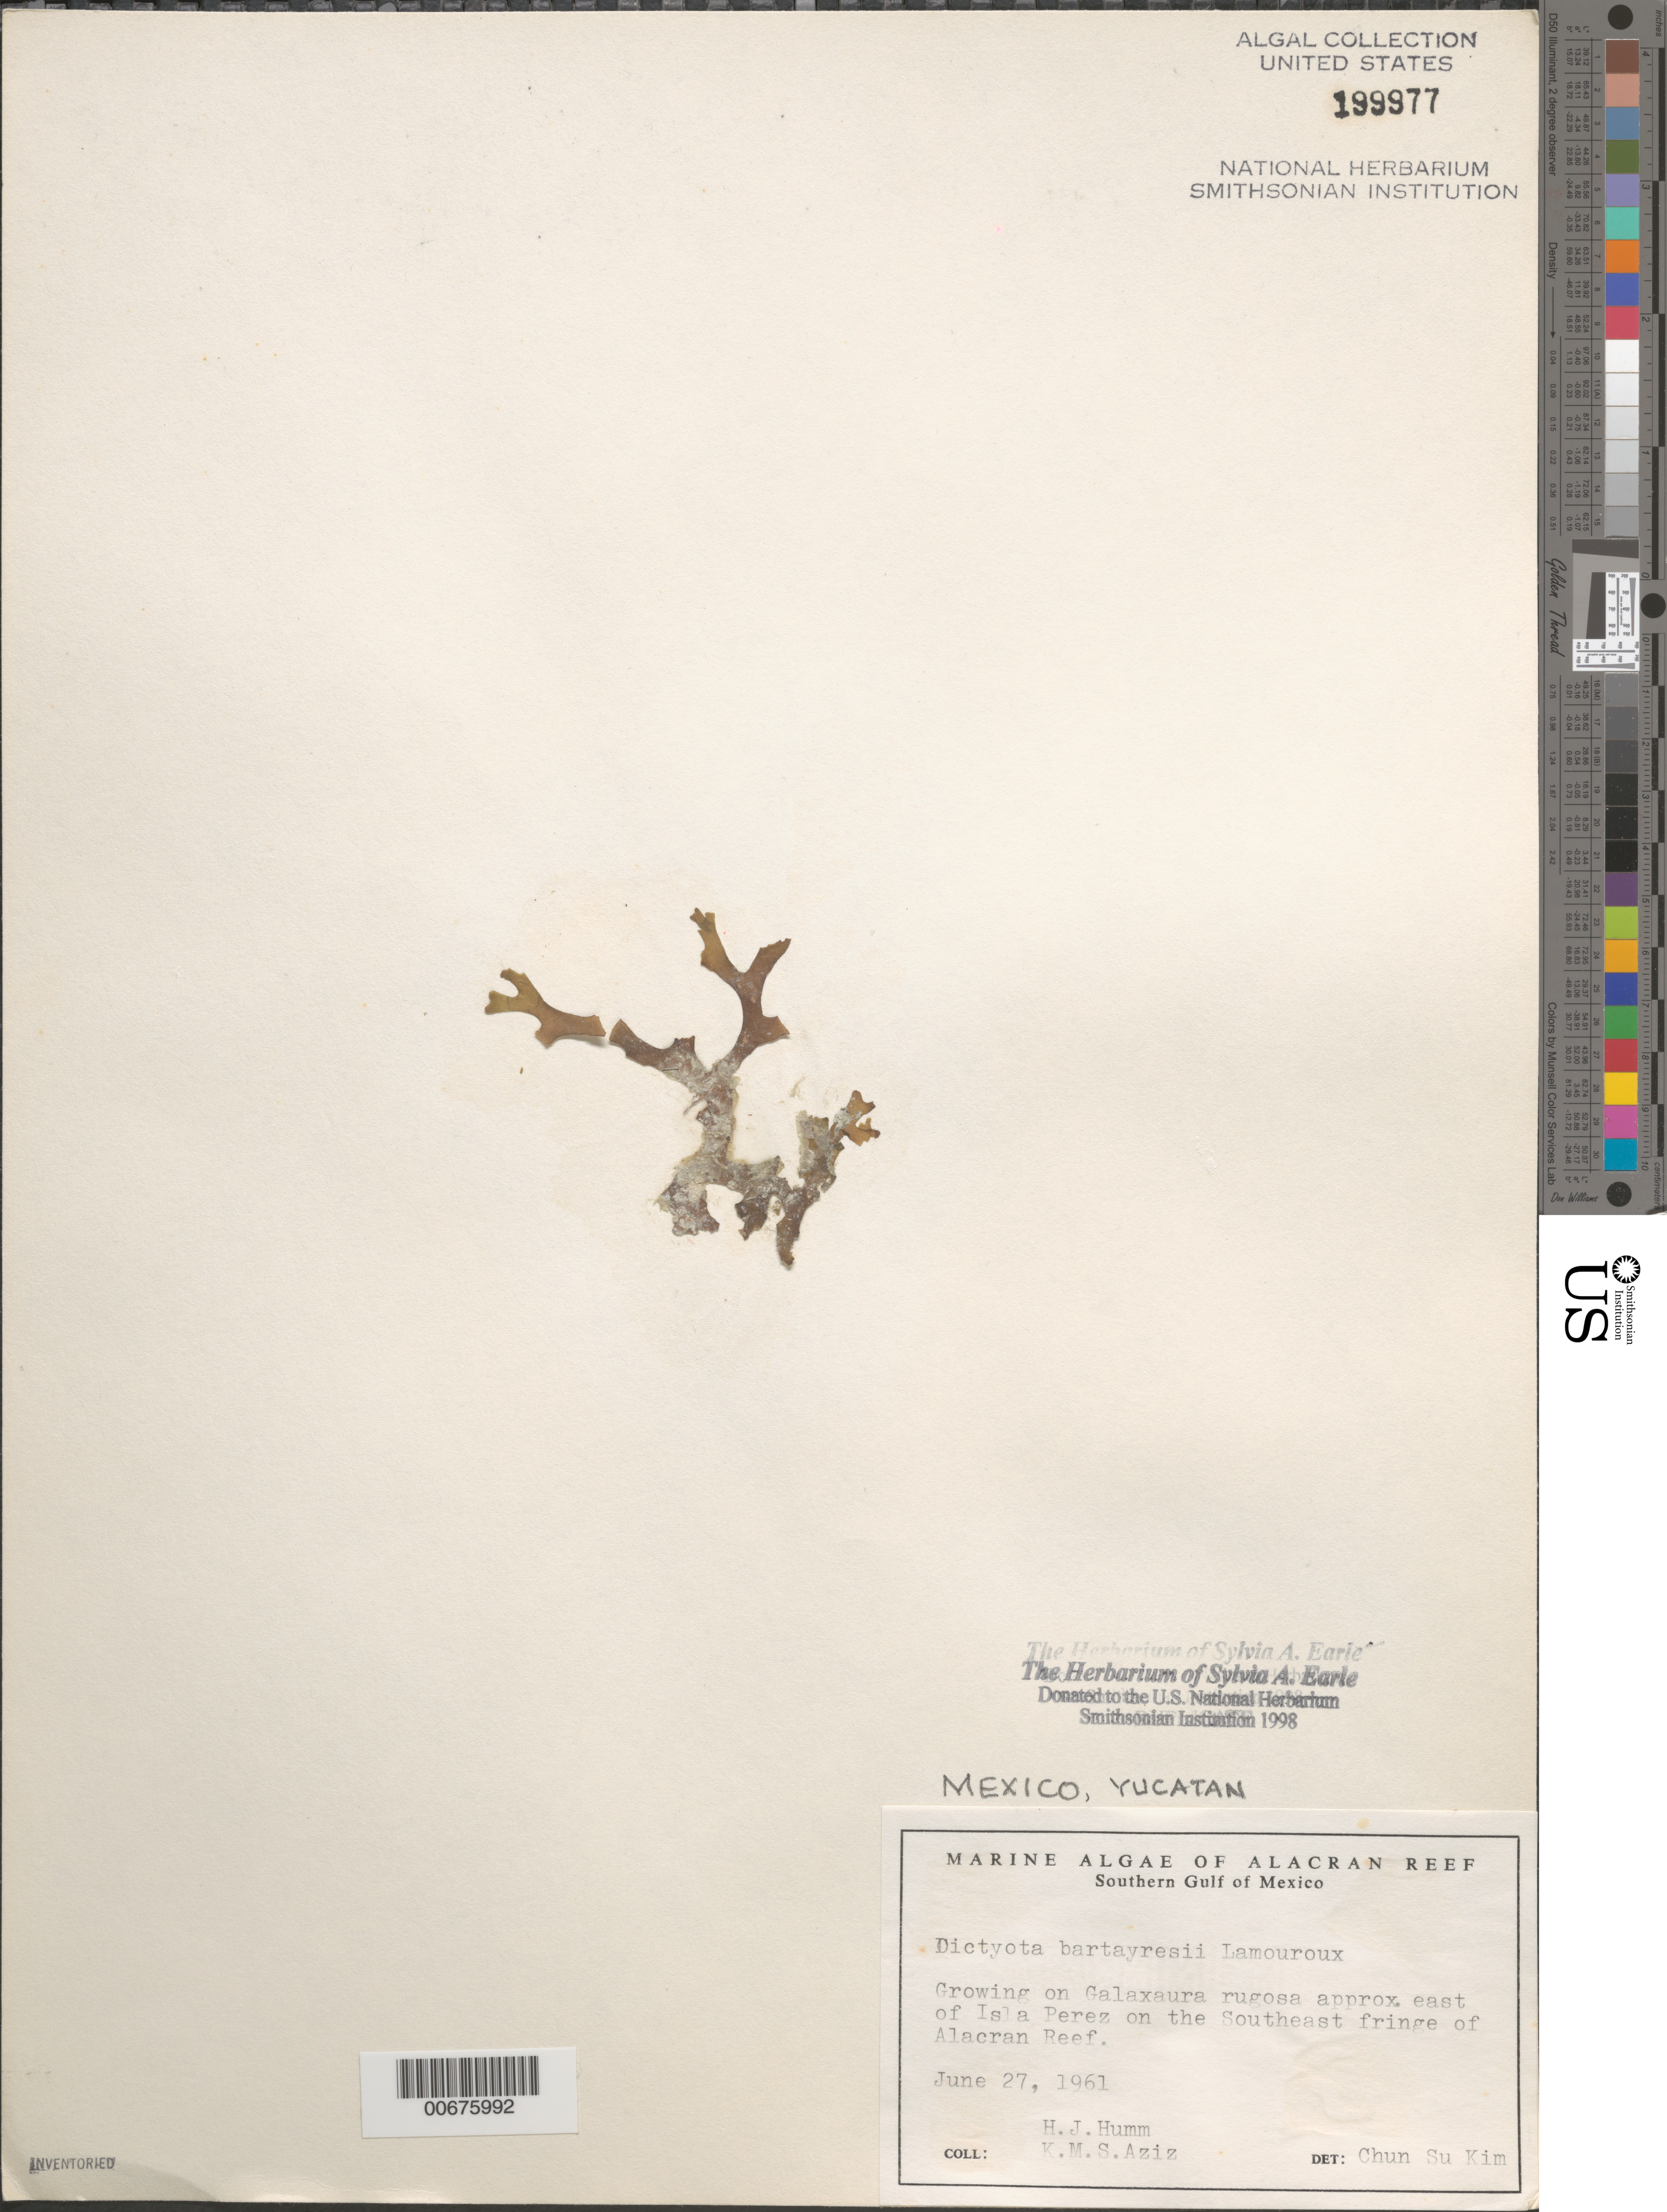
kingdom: Chromista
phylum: Ochrophyta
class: Phaeophyceae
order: Dictyotales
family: Dictyotaceae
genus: Dictyota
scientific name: Dictyota bartayresiana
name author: J.V.Lamouroux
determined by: Kim, Chun Su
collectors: H. J. Humm & K. M. Aziz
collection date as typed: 27 Jun 1961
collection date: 1961-06-27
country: Mexico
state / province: Yucatan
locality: Alacran Reef, east of Isla Perez, southern Gulf of Mexico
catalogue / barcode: US 199977